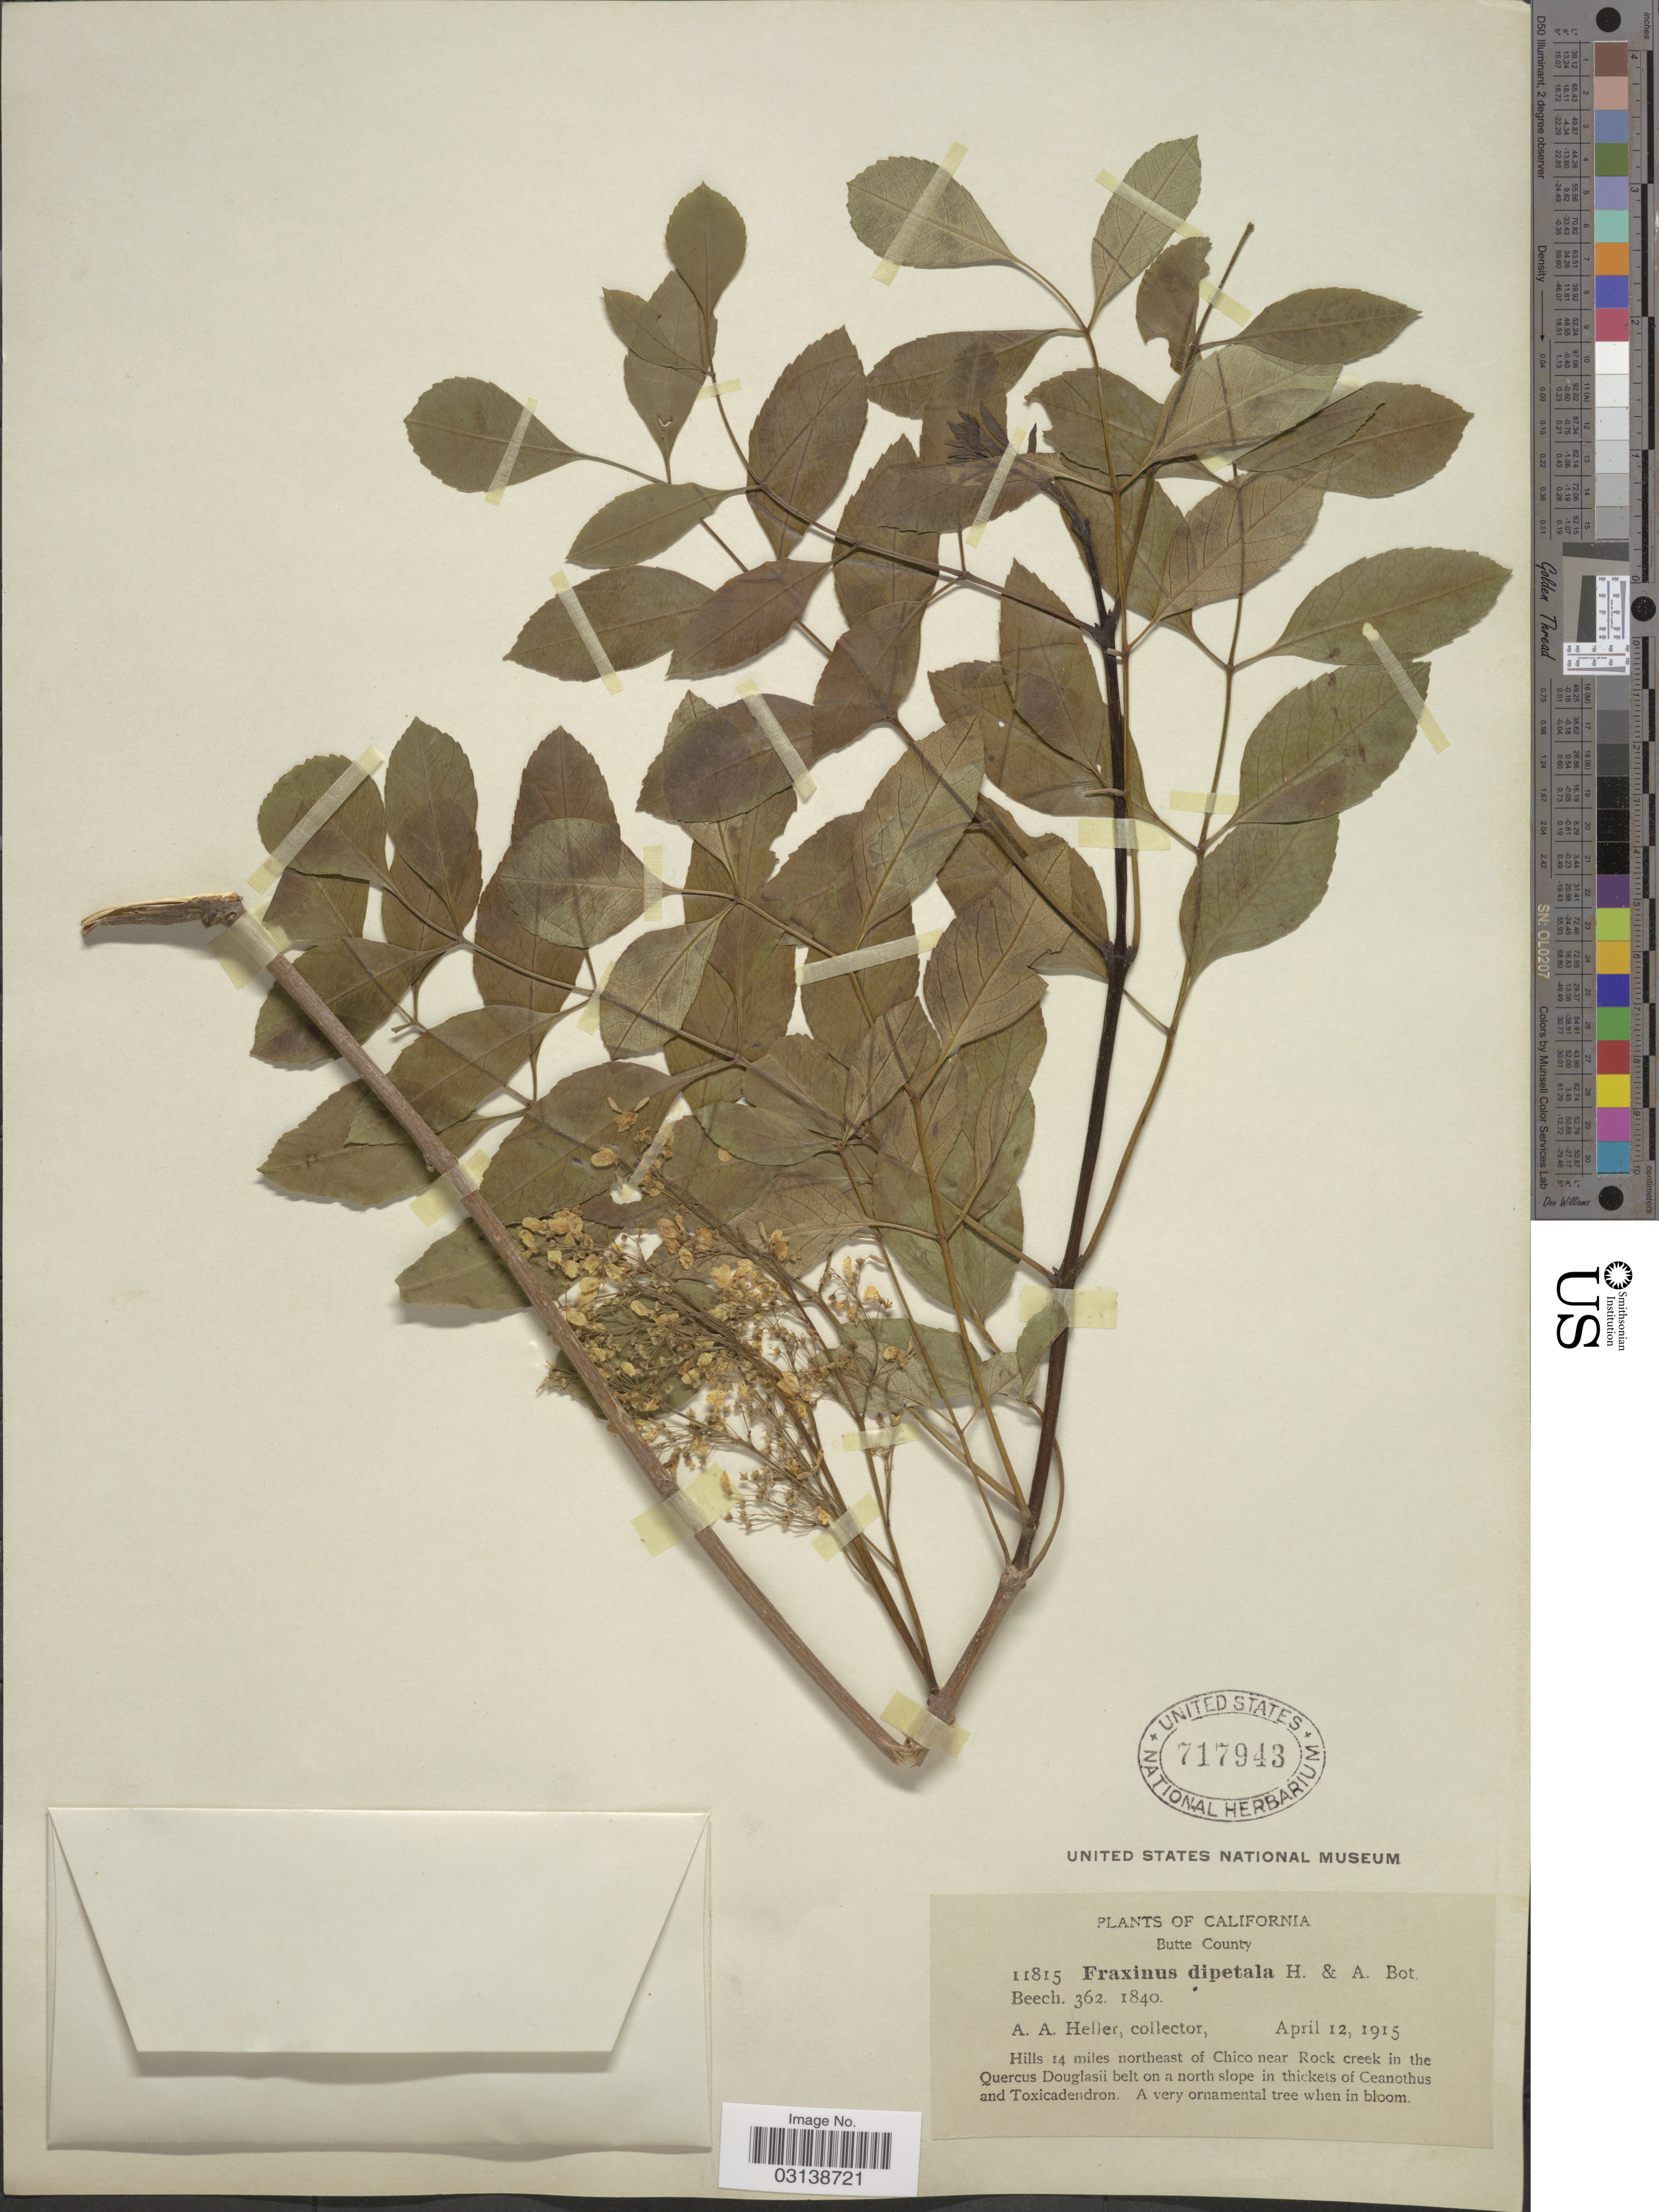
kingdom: Plantae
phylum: Tracheophyta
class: Magnoliopsida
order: Lamiales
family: Oleaceae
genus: Fraxinus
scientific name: Fraxinus dipetala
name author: Hook. & Arn.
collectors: A. A. Heller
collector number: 11815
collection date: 1915-04-12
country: United States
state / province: California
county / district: Butte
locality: Butte County. Hills 14 miles northeast of Chico near Rock creek in the Quercus Douglasii belt on a north slope.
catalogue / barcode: US 717943